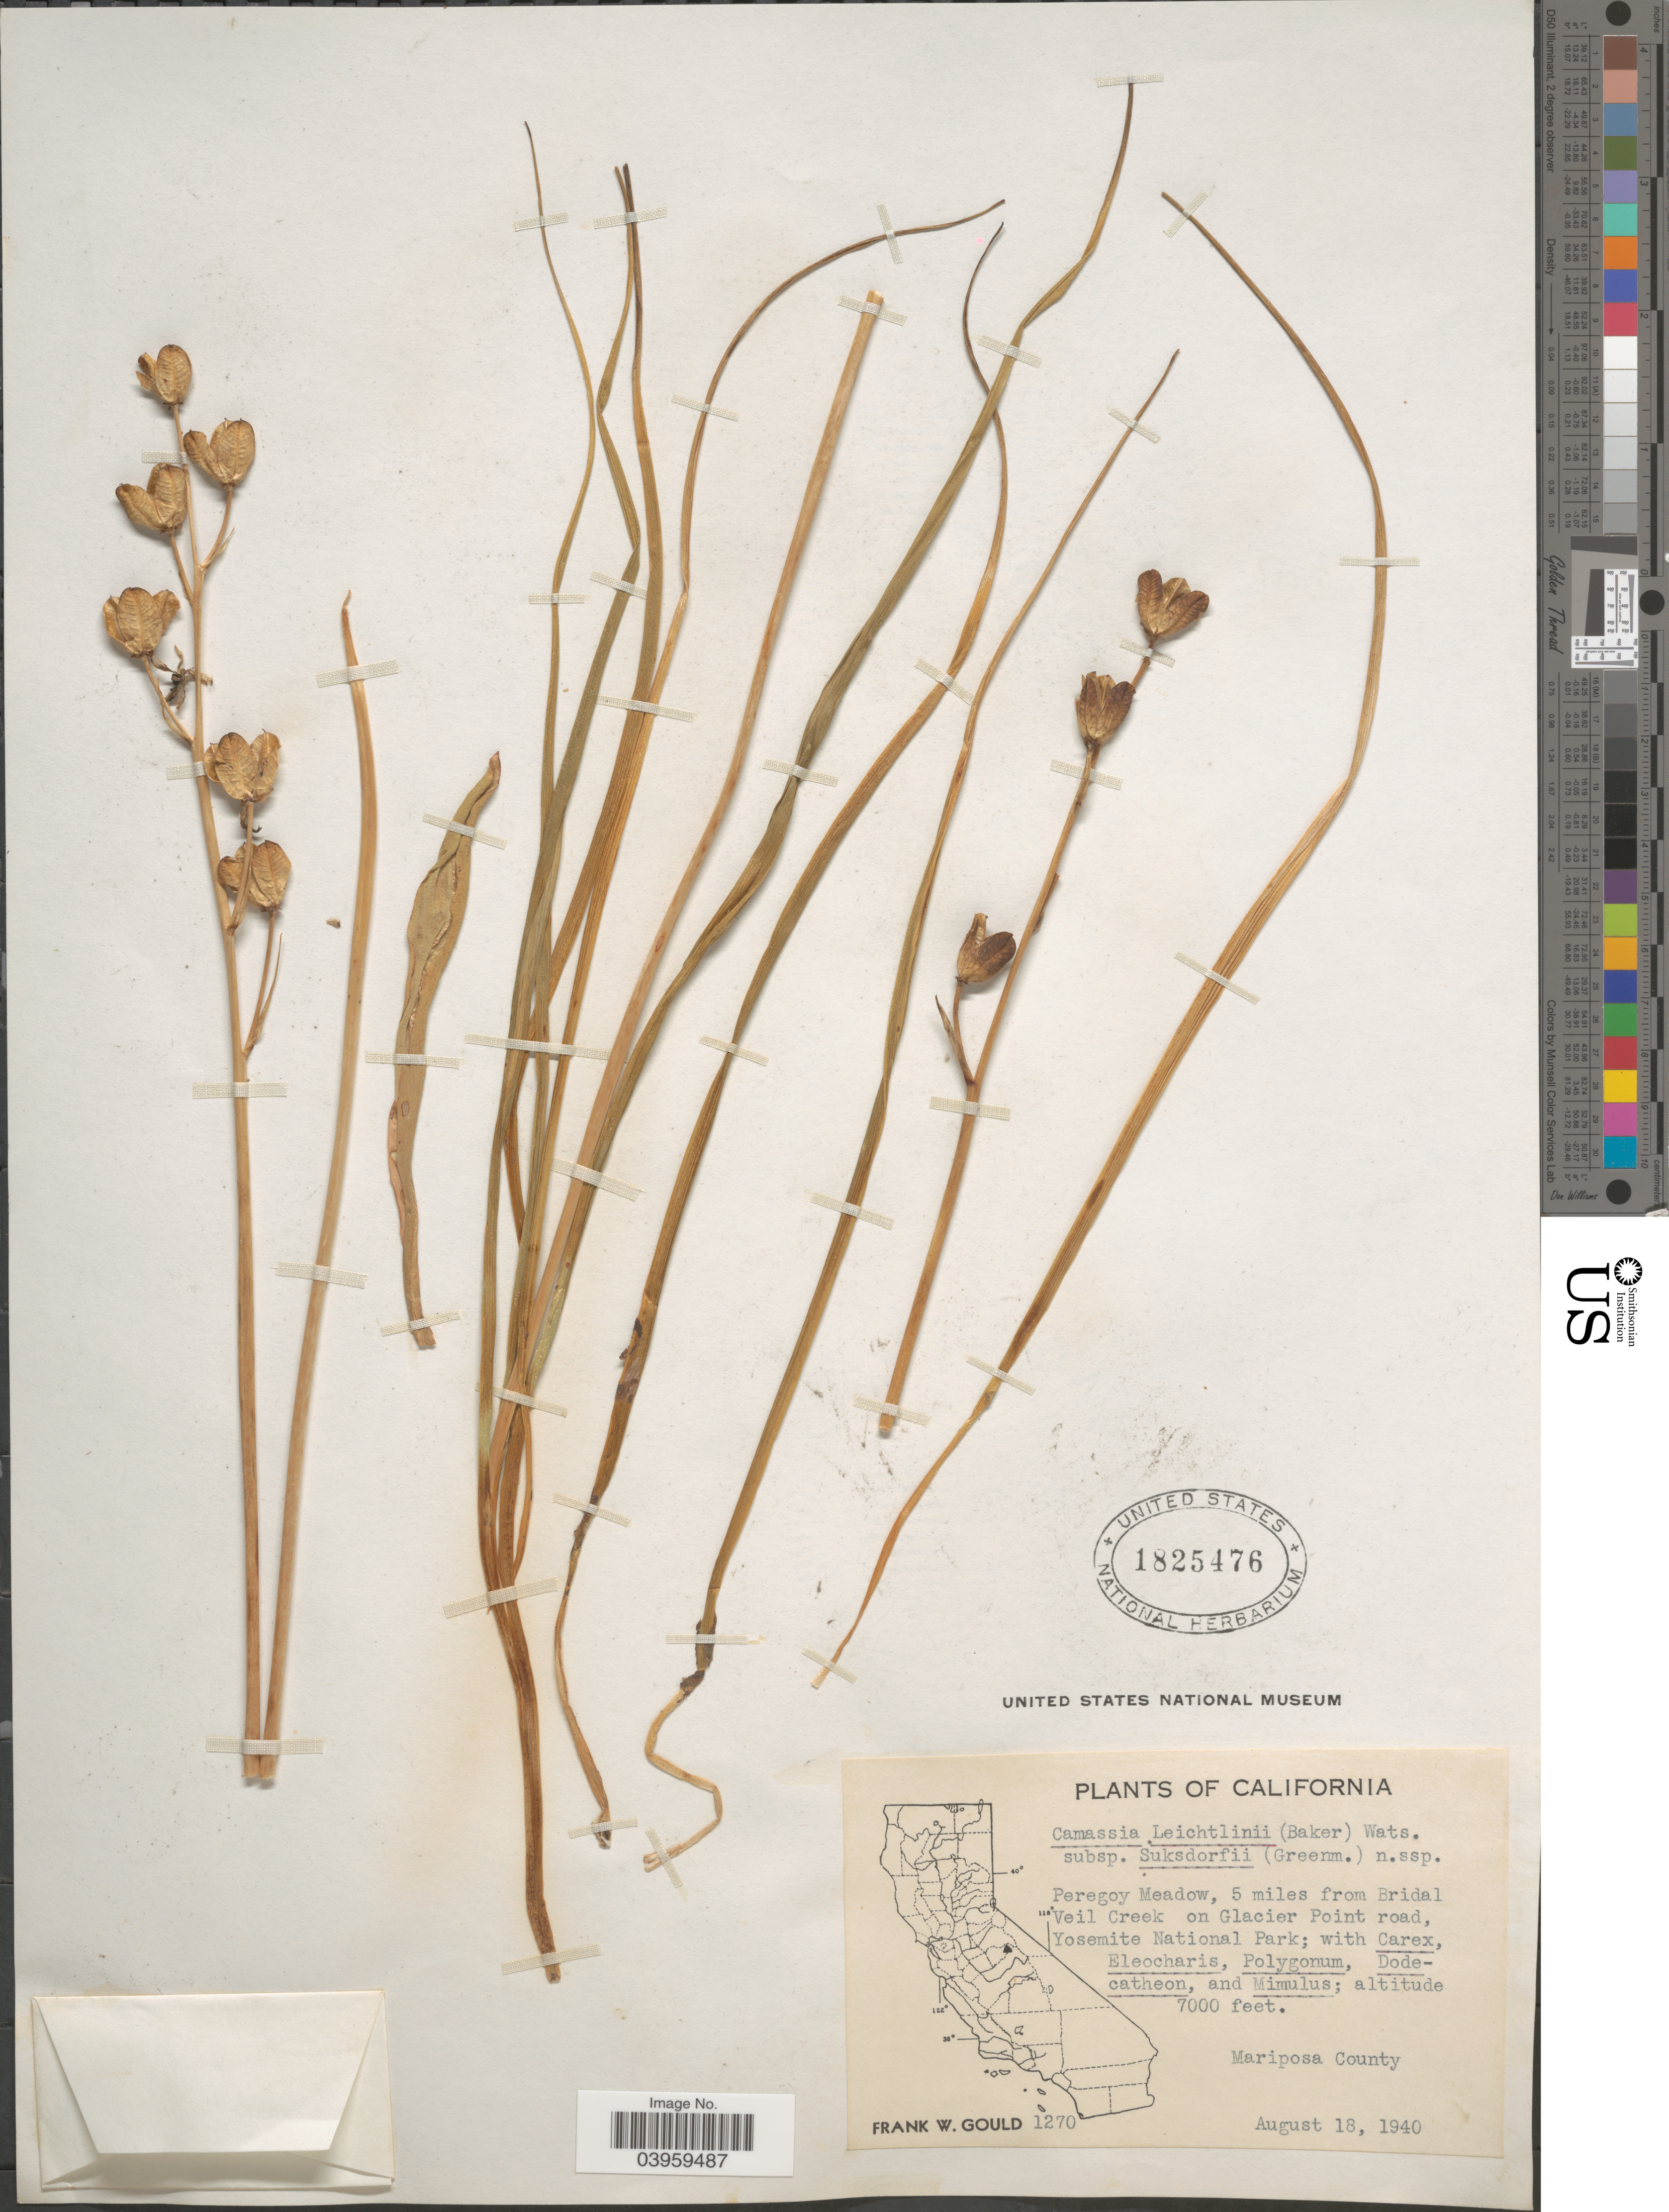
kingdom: Plantae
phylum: Tracheophyta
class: Liliopsida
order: Asparagales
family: Asparagaceae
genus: Camassia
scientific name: Camassia leichtlinii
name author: (Baker) S. Watson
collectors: F. W. Gould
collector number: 1270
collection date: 1940-08-18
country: United States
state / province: California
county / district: Mariposa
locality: Peregoy Meadow, 5 miles from Bridal Veil Creek on Glacier Point road, Yosemite National Park. Mariposa County.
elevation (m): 2134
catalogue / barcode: US 1825476